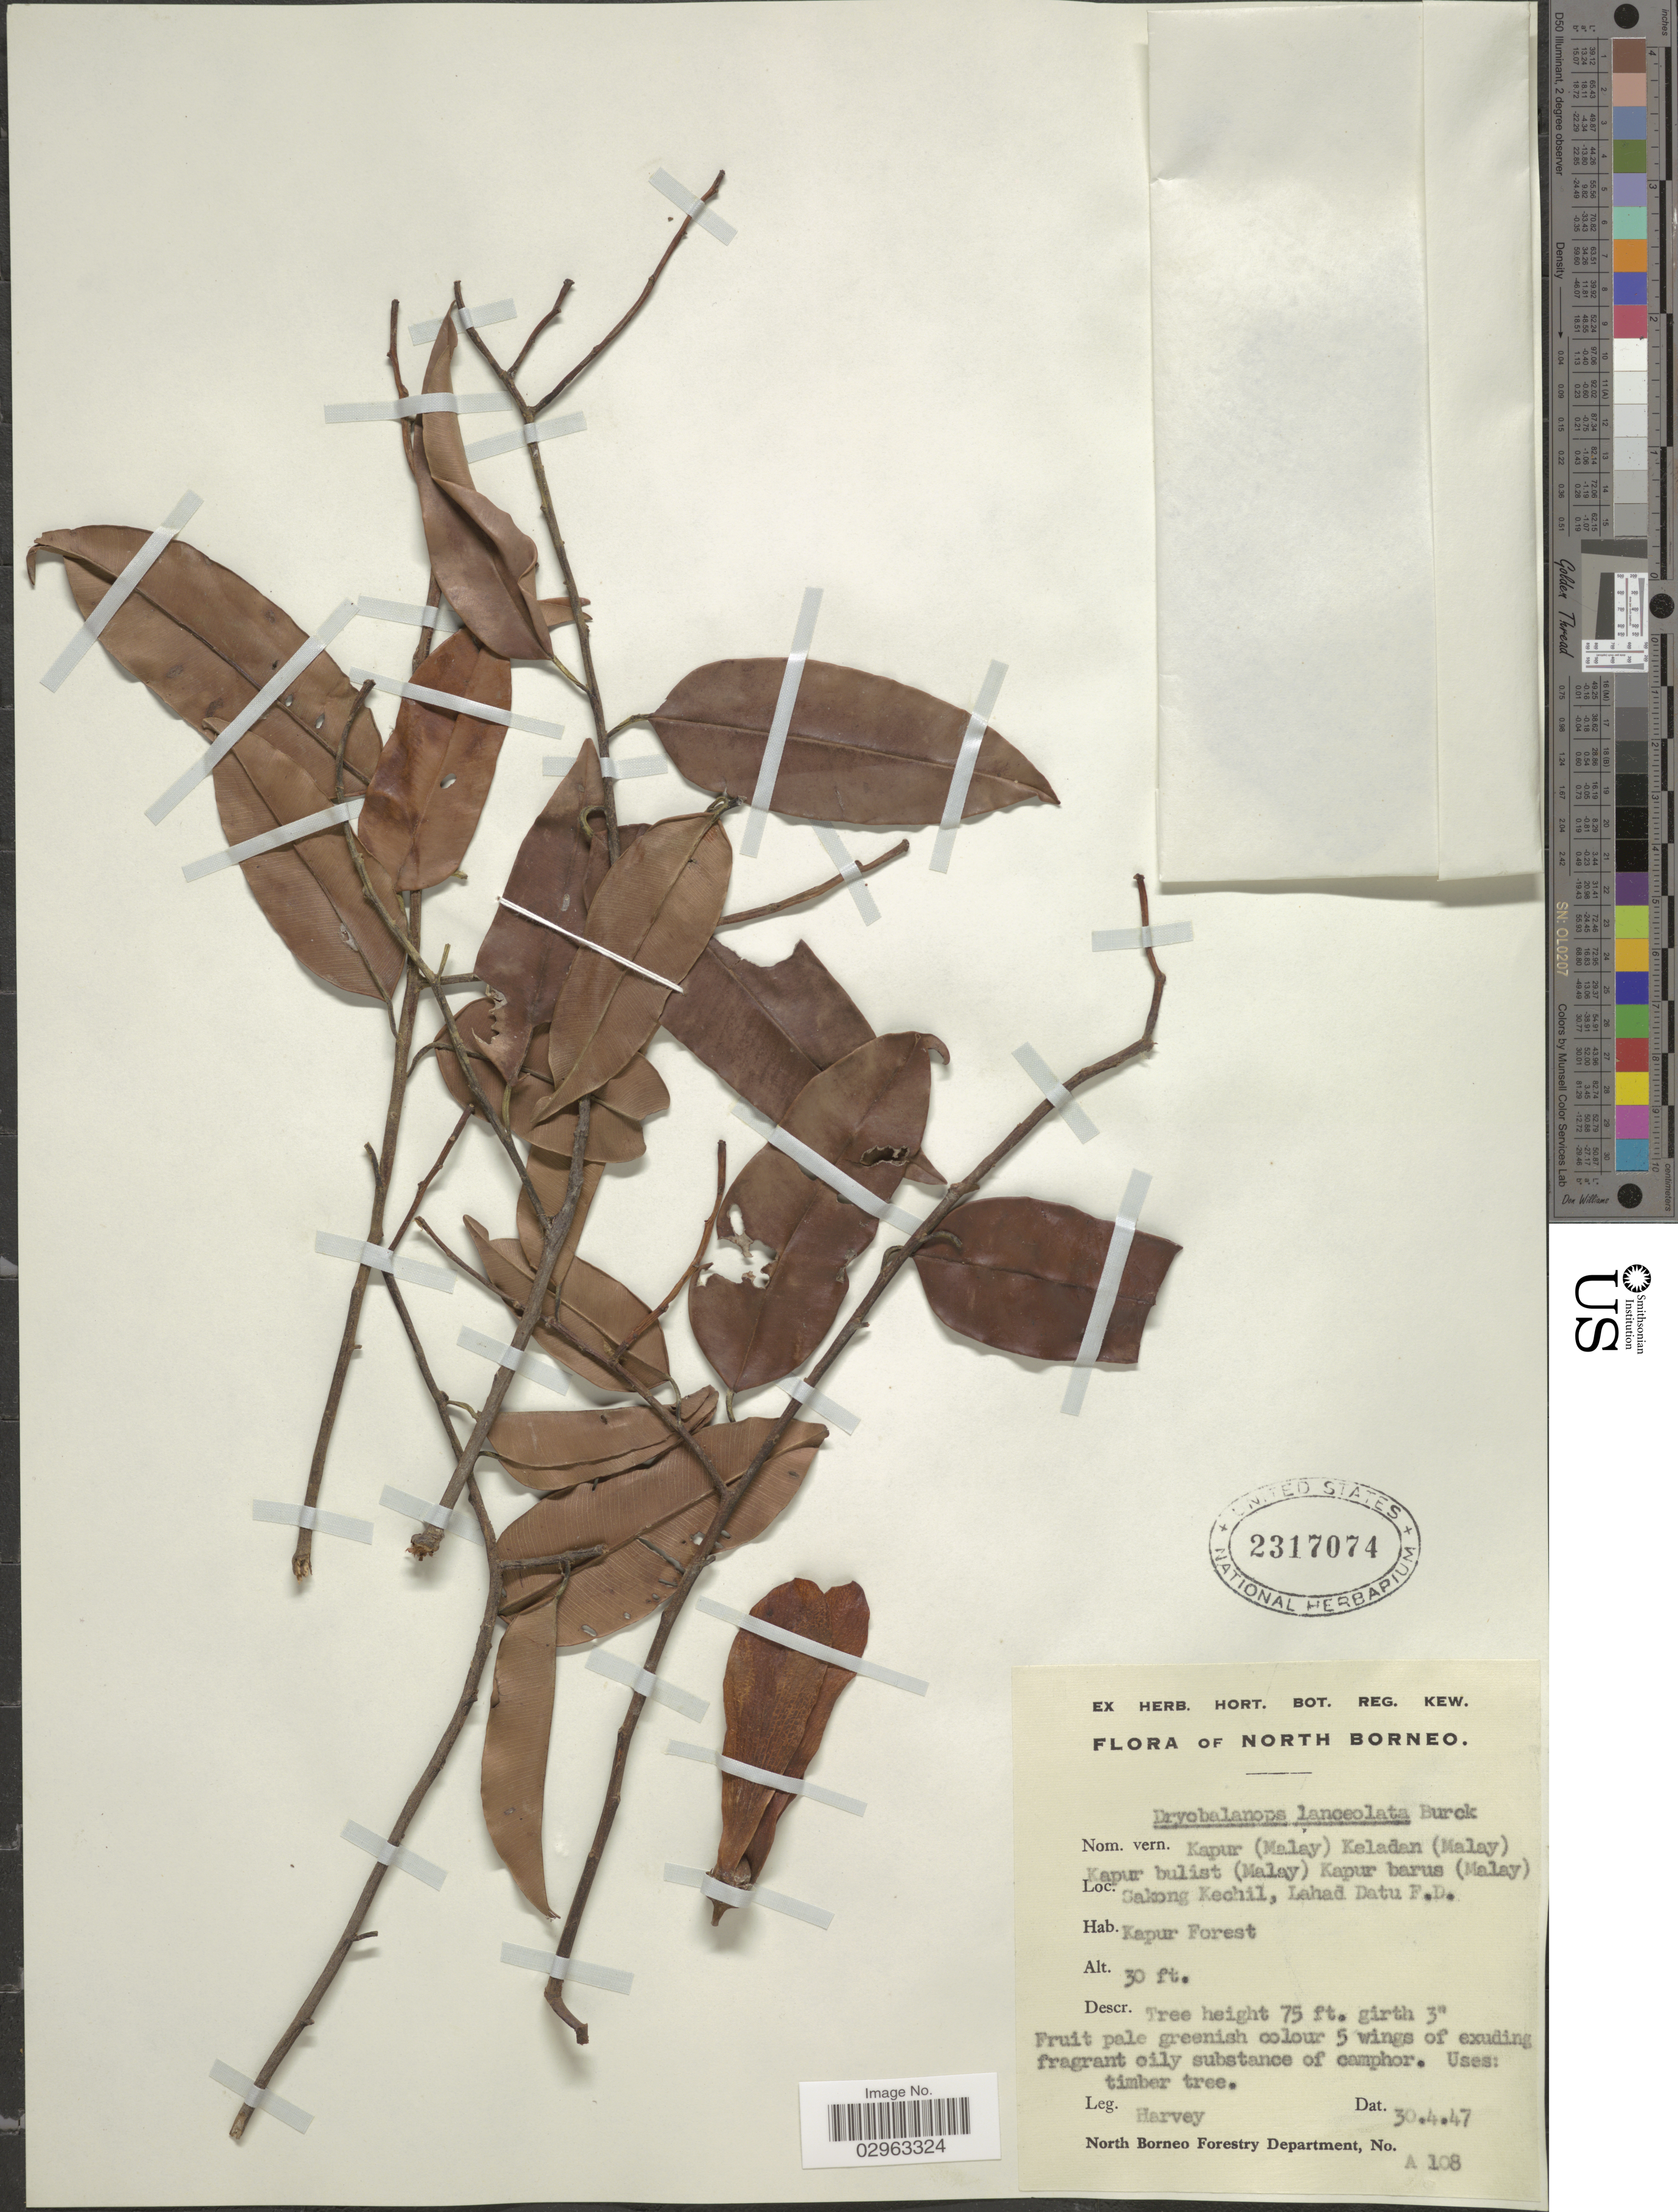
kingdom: Plantae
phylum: Tracheophyta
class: Magnoliopsida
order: Malvales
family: Dipterocarpaceae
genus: Dryobalanops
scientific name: Dryobalanops lanceolata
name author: Burck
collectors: -. Harvey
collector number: A 108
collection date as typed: Transcribed d/m/y: 30/4/47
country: Malaysia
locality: North Borneo, Sakong Kechil, Lahad Datu F.D.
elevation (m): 9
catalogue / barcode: US 2317074